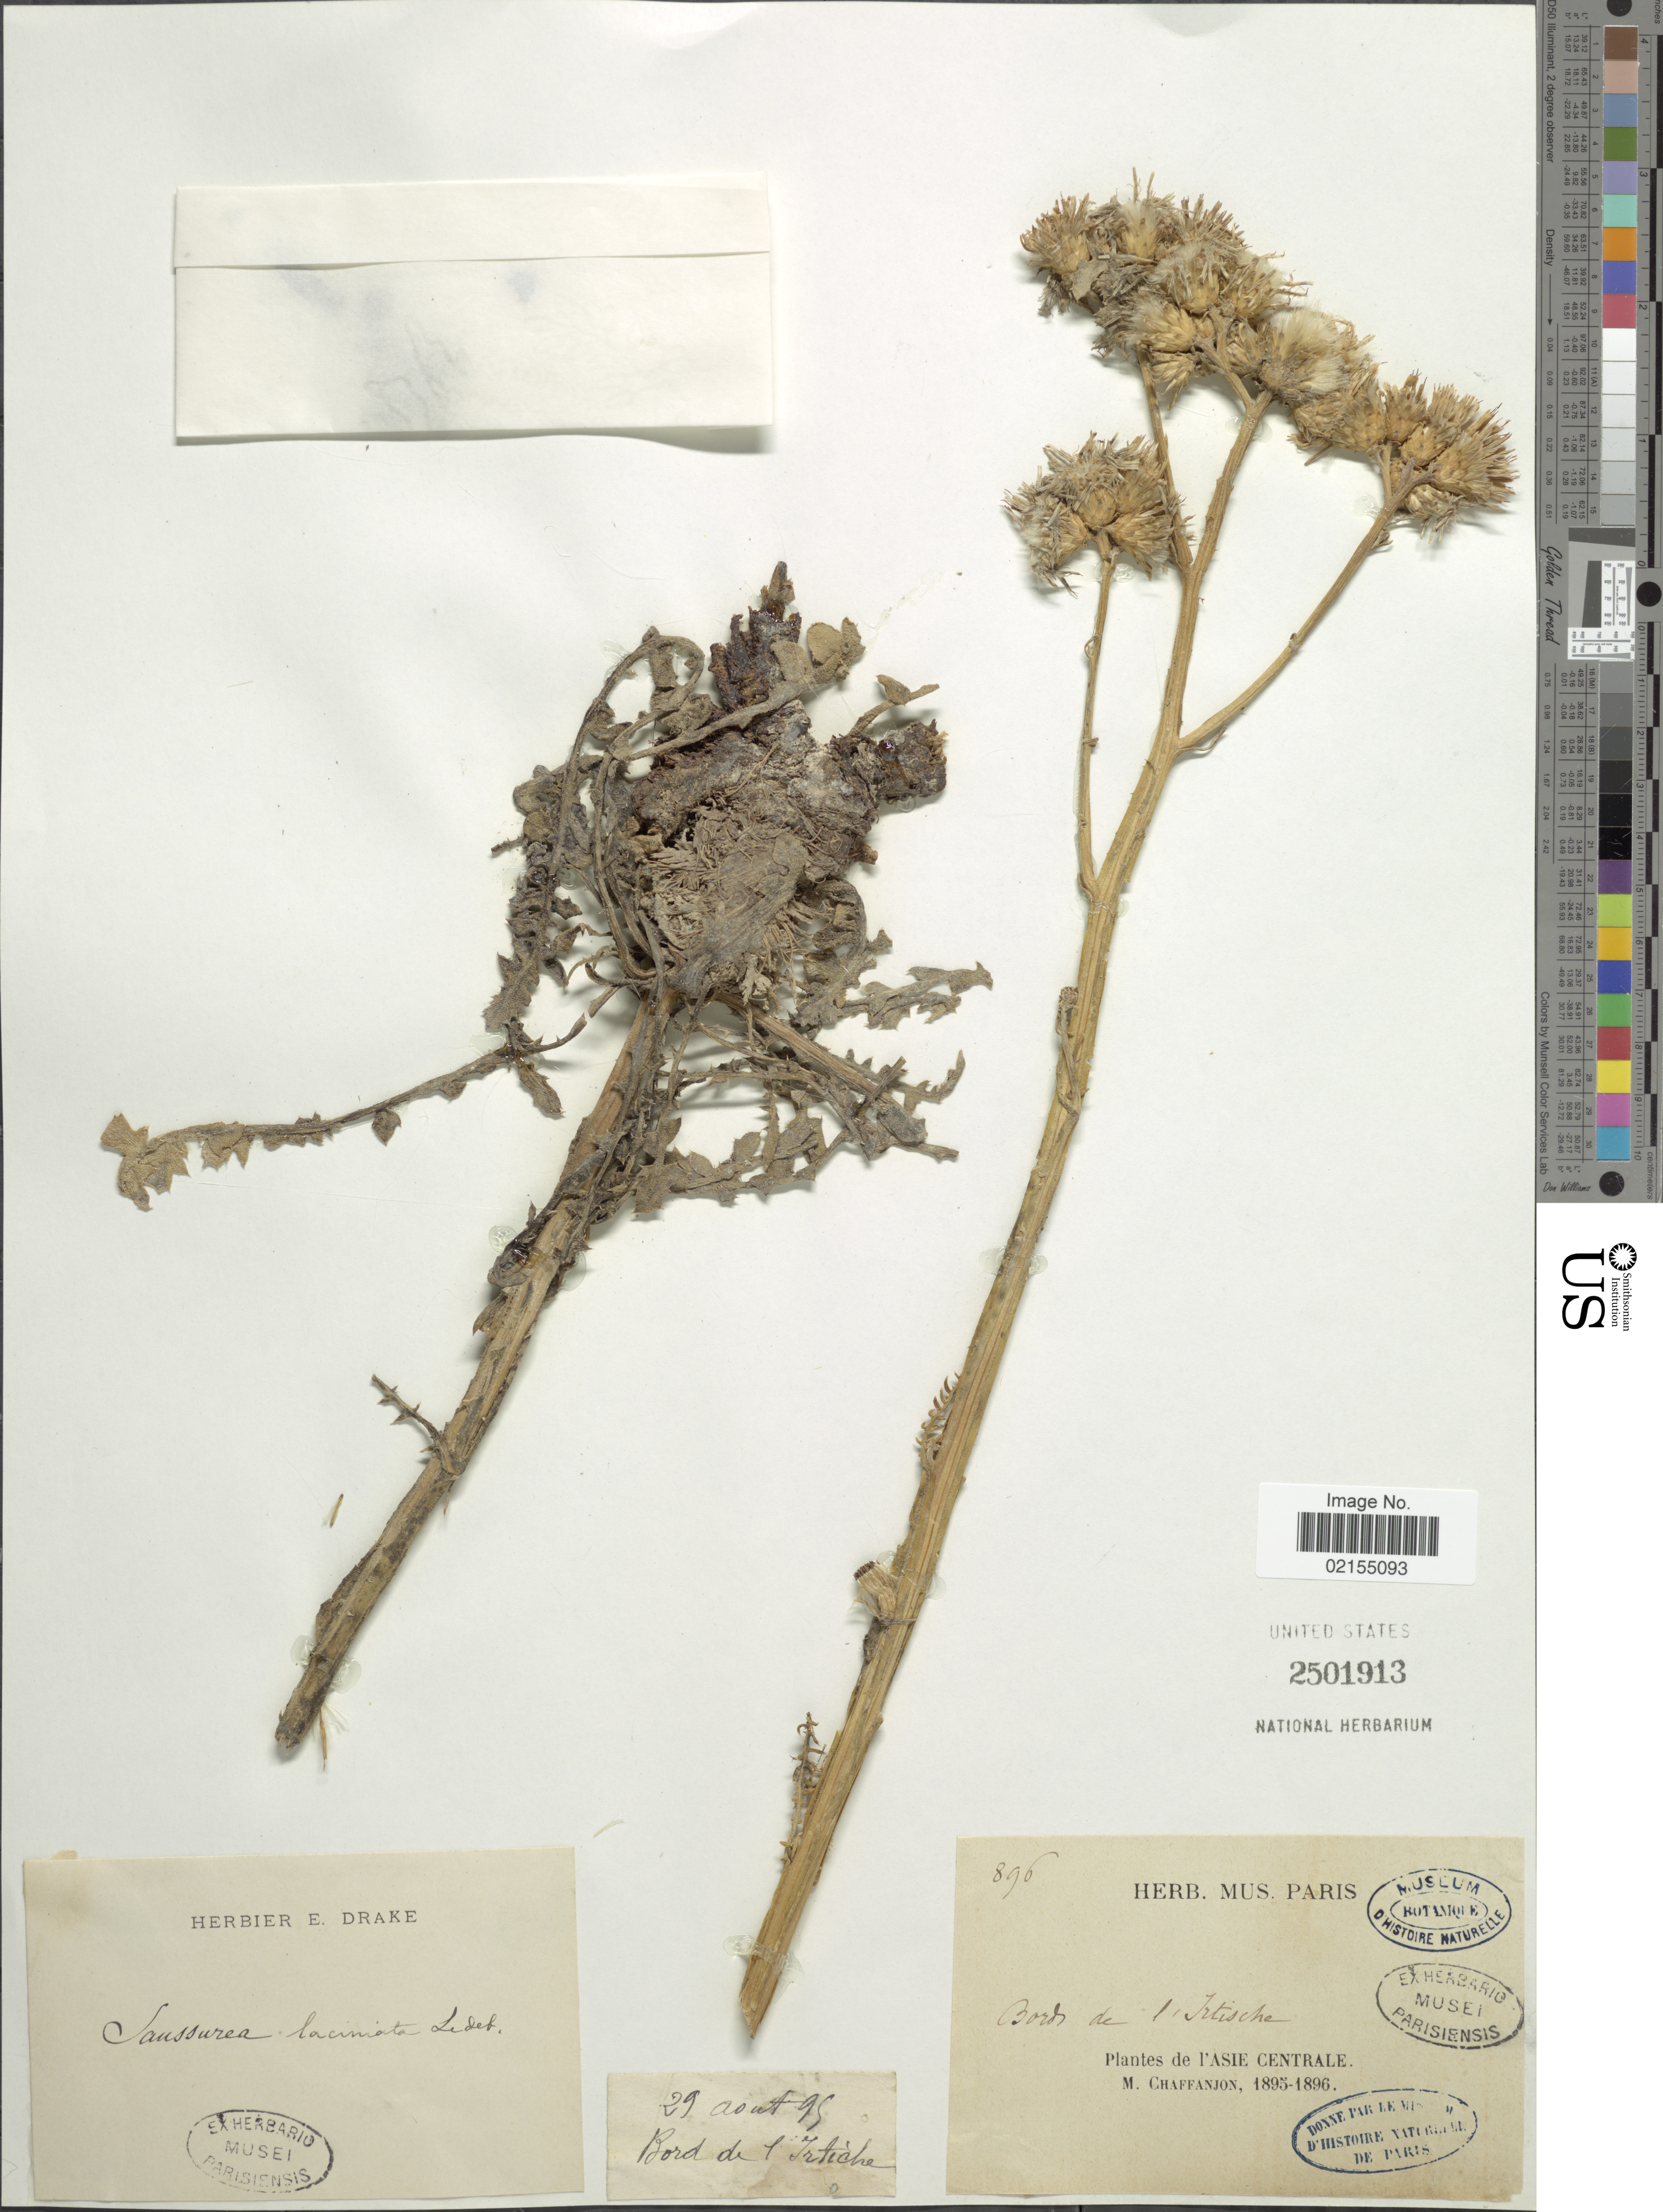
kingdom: Plantae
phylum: Tracheophyta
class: Magnoliopsida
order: Asterales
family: Asteraceae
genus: Saussurea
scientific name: Saussurea laciniata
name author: Ledeb.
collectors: M. Chaffanjon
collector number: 896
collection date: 1895/1896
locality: De l' Asie Centrale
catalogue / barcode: US 2501913